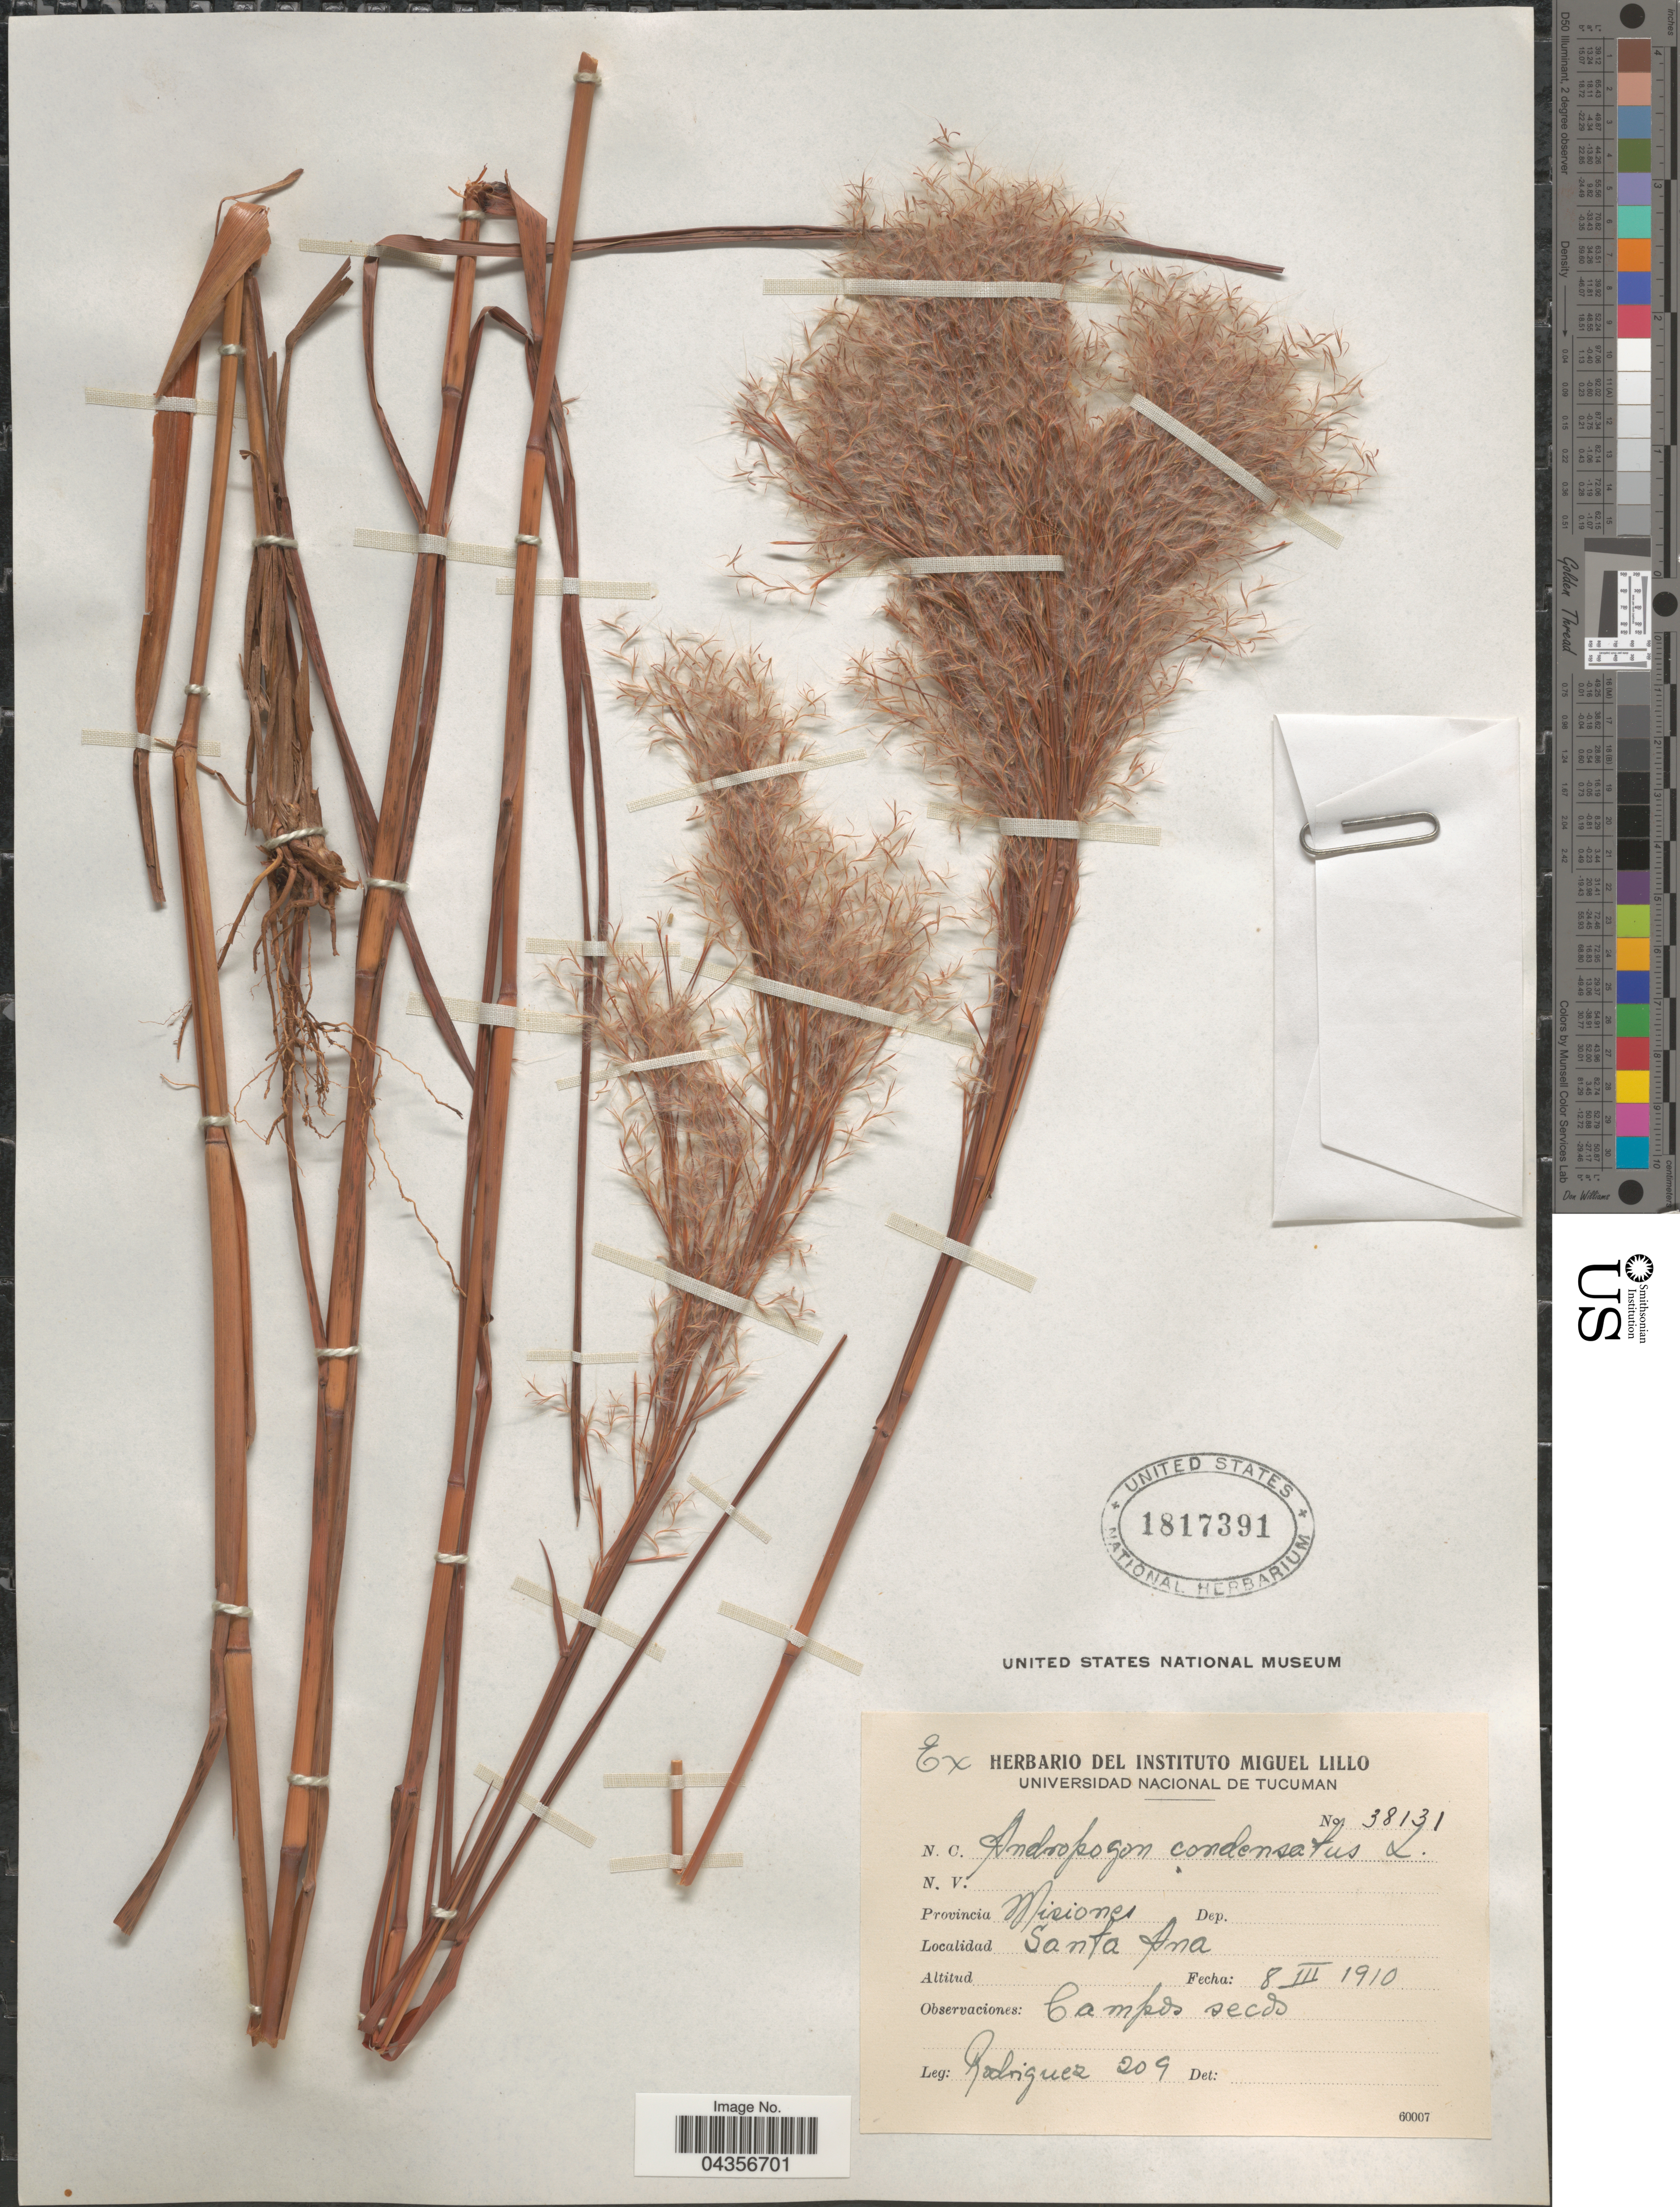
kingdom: Plantae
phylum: Tracheophyta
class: Liliopsida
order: Poales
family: Poaceae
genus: Schizachyrium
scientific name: Schizachyrium microstachyum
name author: (Desv. ex Ham.) Roseng. et al.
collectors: Rodriguez, --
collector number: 209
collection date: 1910-03-08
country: Argentina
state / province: Misiones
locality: Provincia Misiones. Santa Ana.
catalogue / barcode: US 1817391